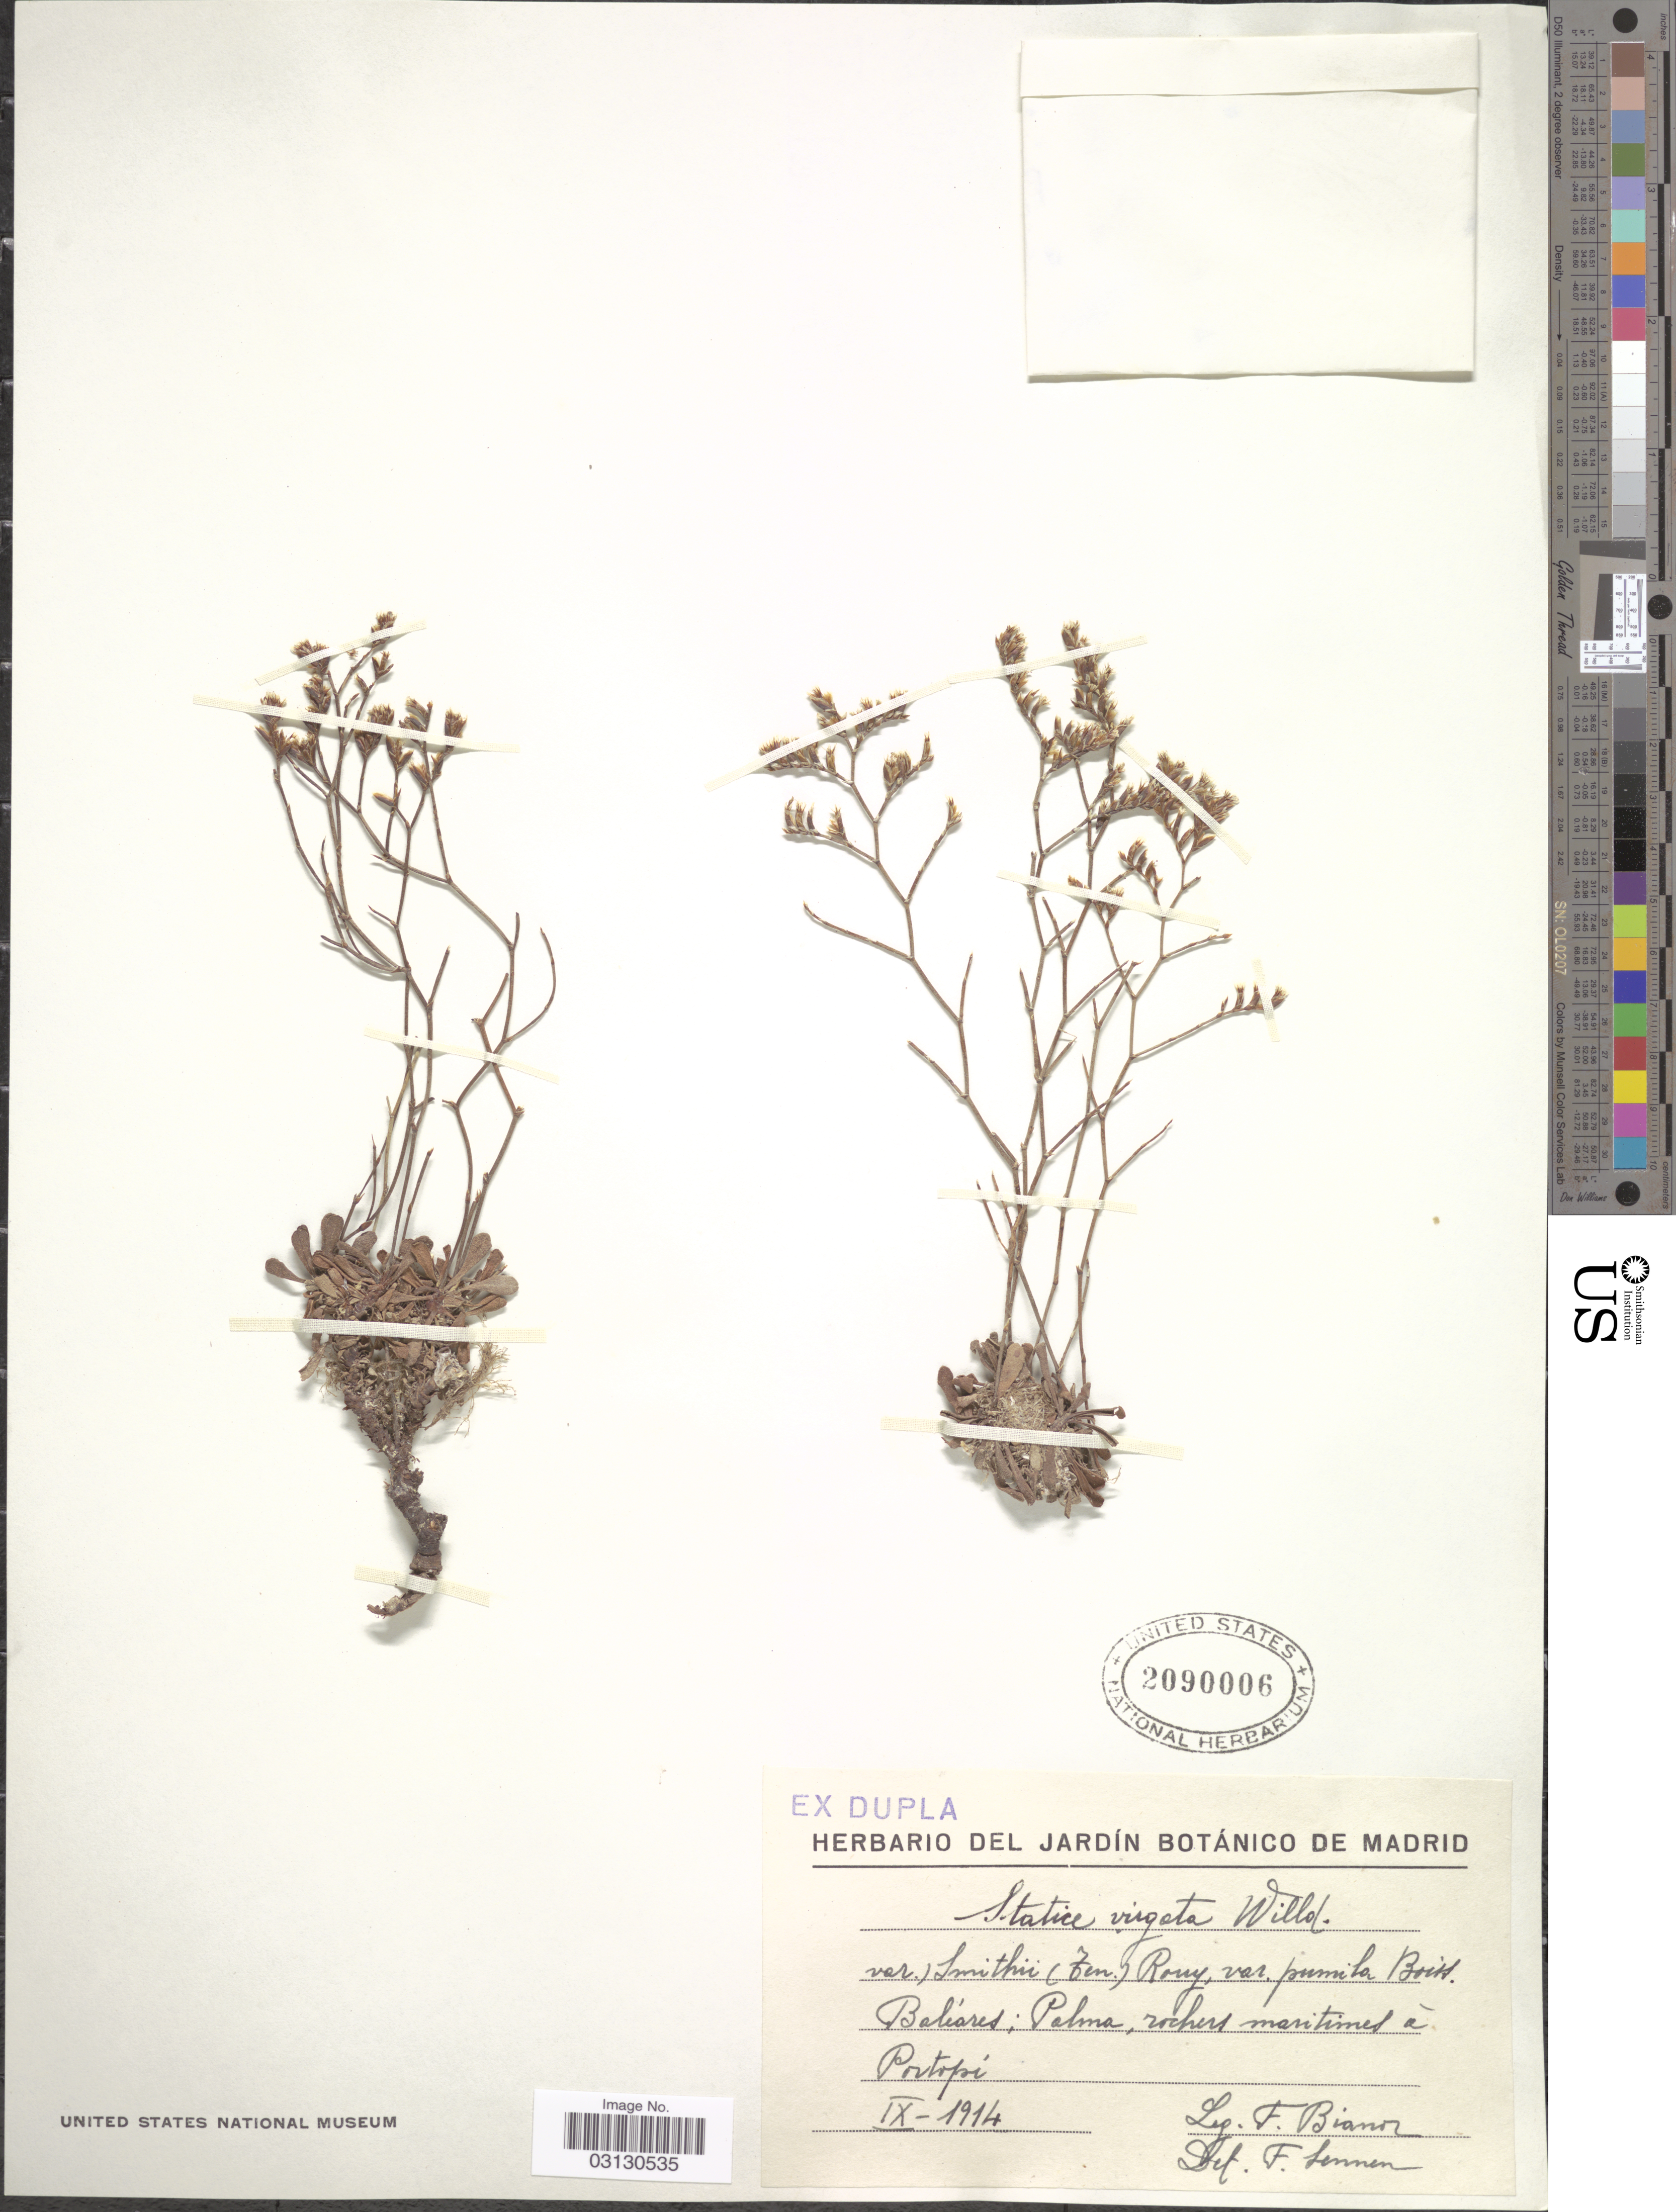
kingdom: Plantae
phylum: Tracheophyta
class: Magnoliopsida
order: Caryophyllales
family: Plumbaginaceae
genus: Limonium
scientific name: Limonium viciosoi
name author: (Pau) Erben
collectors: Bianor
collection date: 1914-09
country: Spain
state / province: Islas Baleares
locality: Balíares: Palma, rochers maritimes á Portopi.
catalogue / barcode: US 2090006